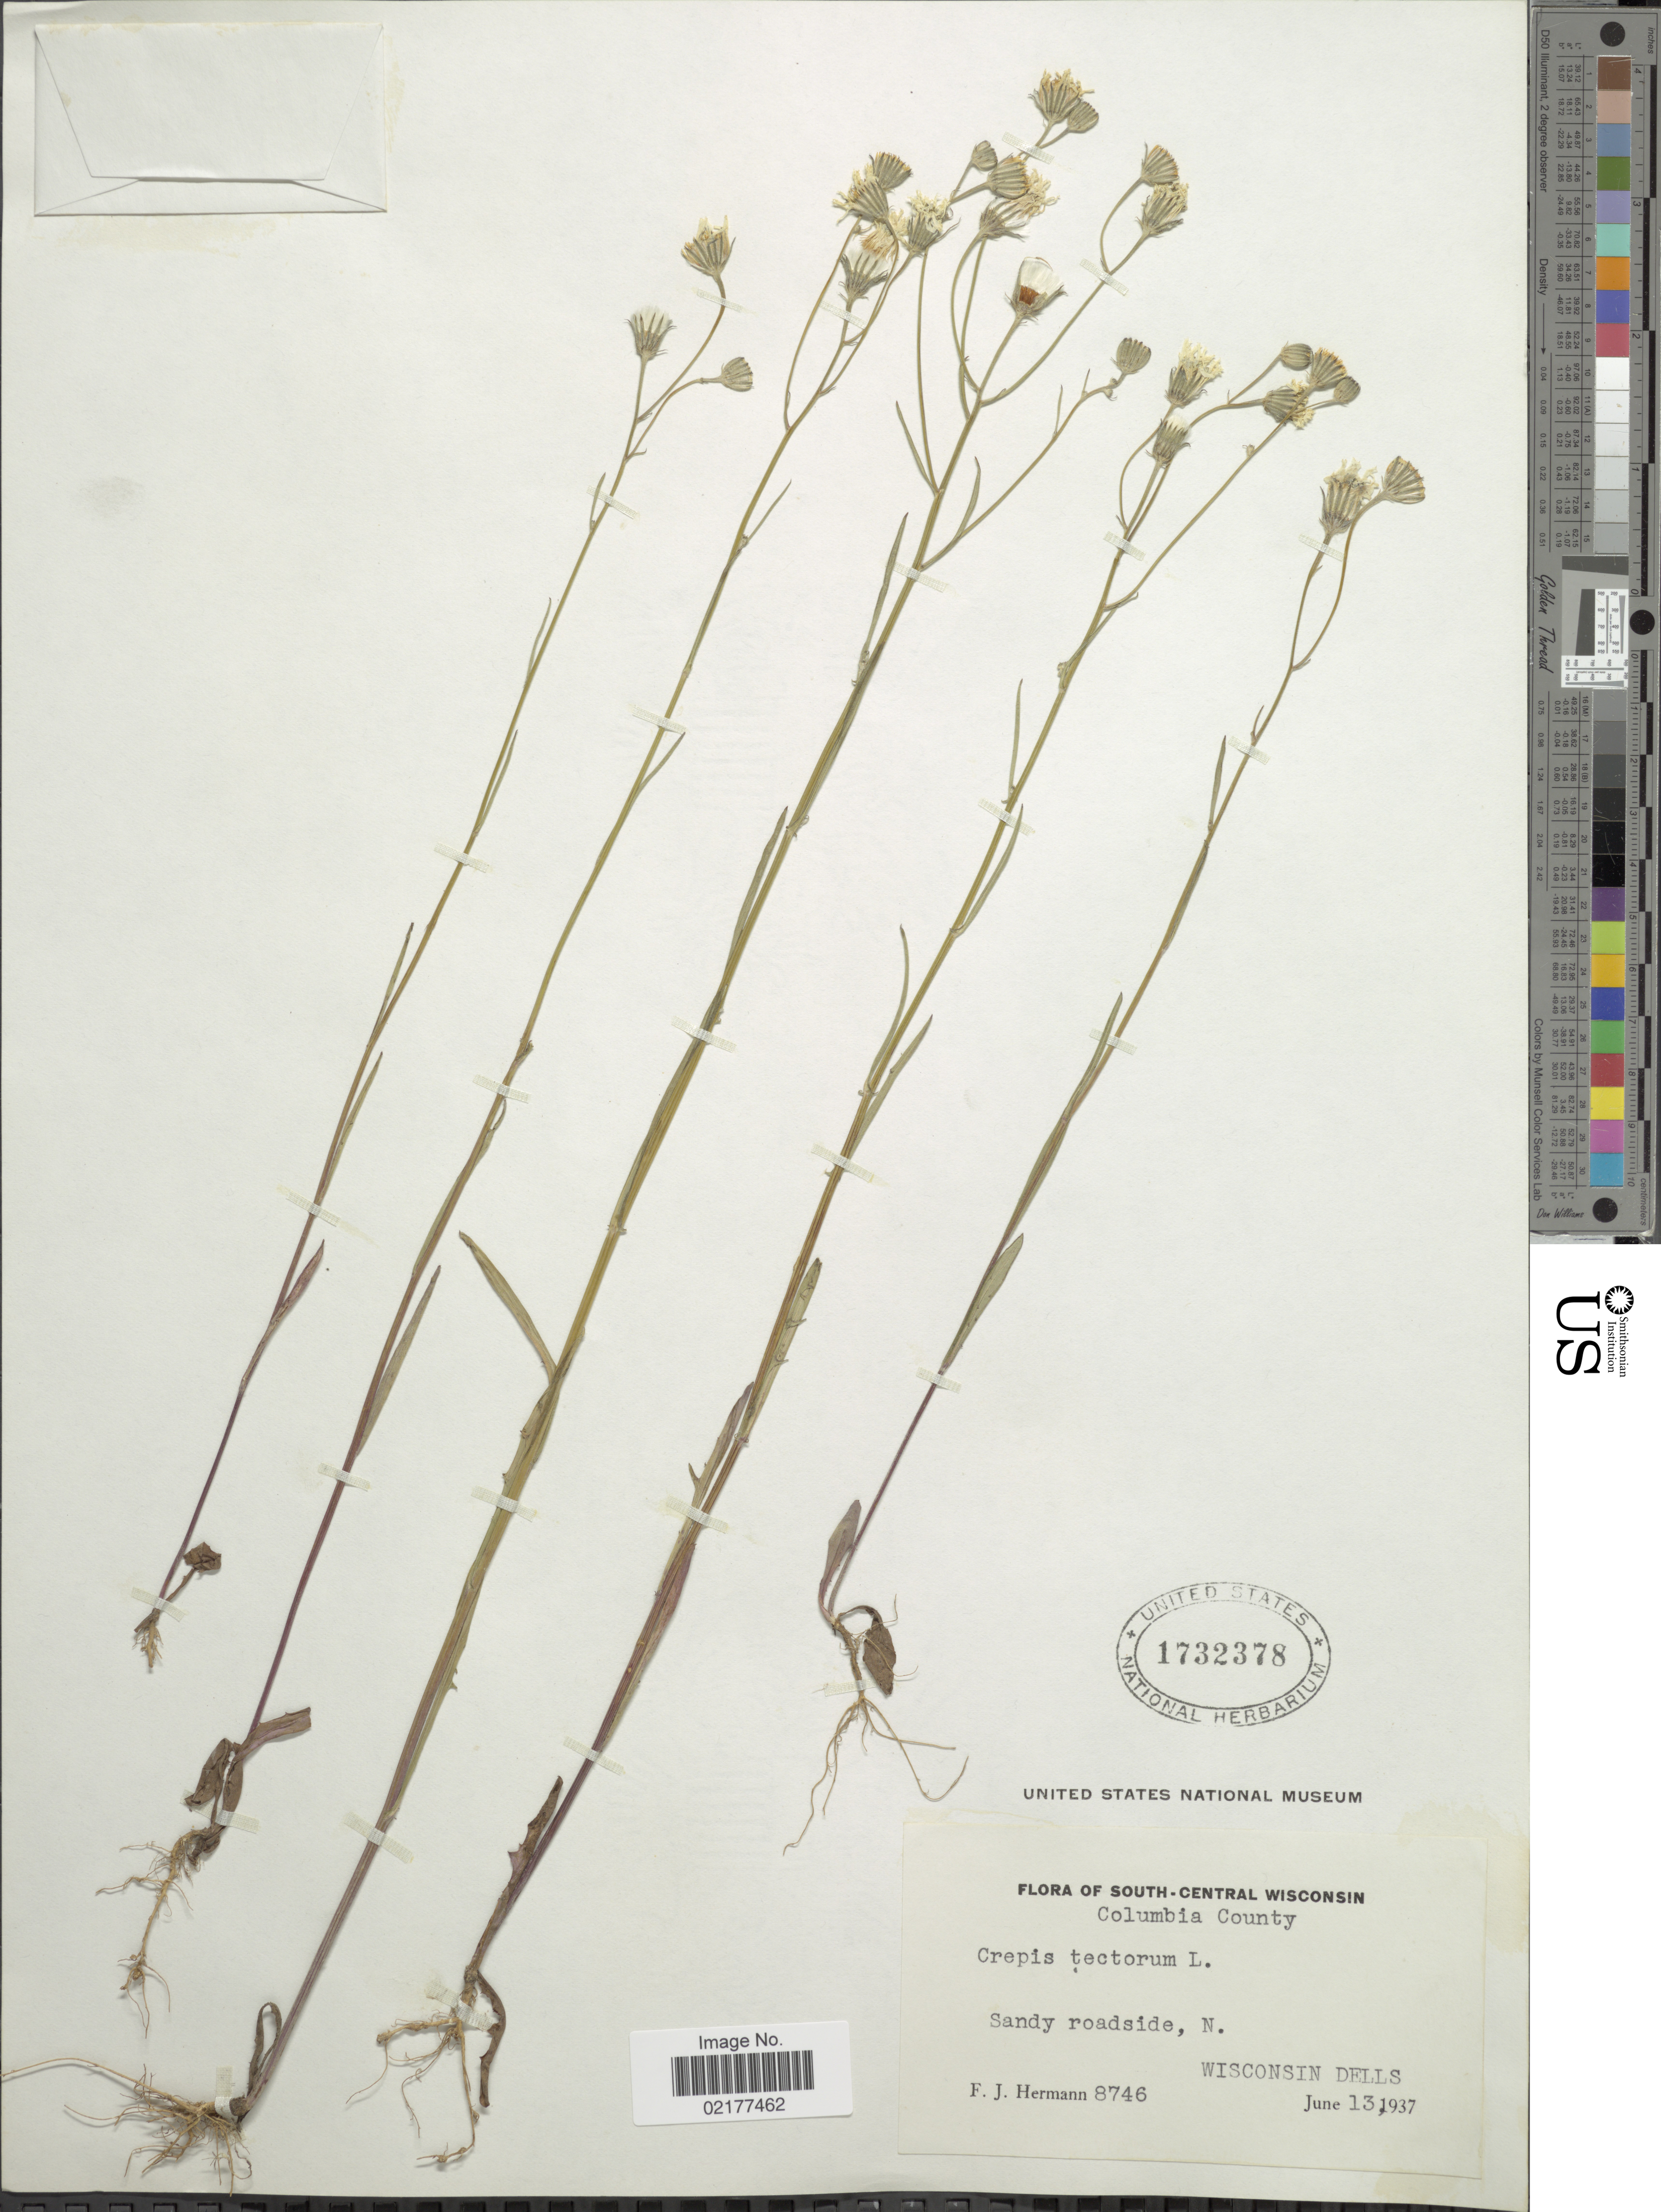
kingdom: Plantae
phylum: Tracheophyta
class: Magnoliopsida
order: Asterales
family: Asteraceae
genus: Crepis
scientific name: Crepis tectorum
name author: L.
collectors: F. J. Hermann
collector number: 8746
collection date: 1937-06-13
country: United States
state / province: Wisconsin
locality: South-central Wisconsin. Columbia County. N. Wisconsin Dells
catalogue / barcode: US 1732378